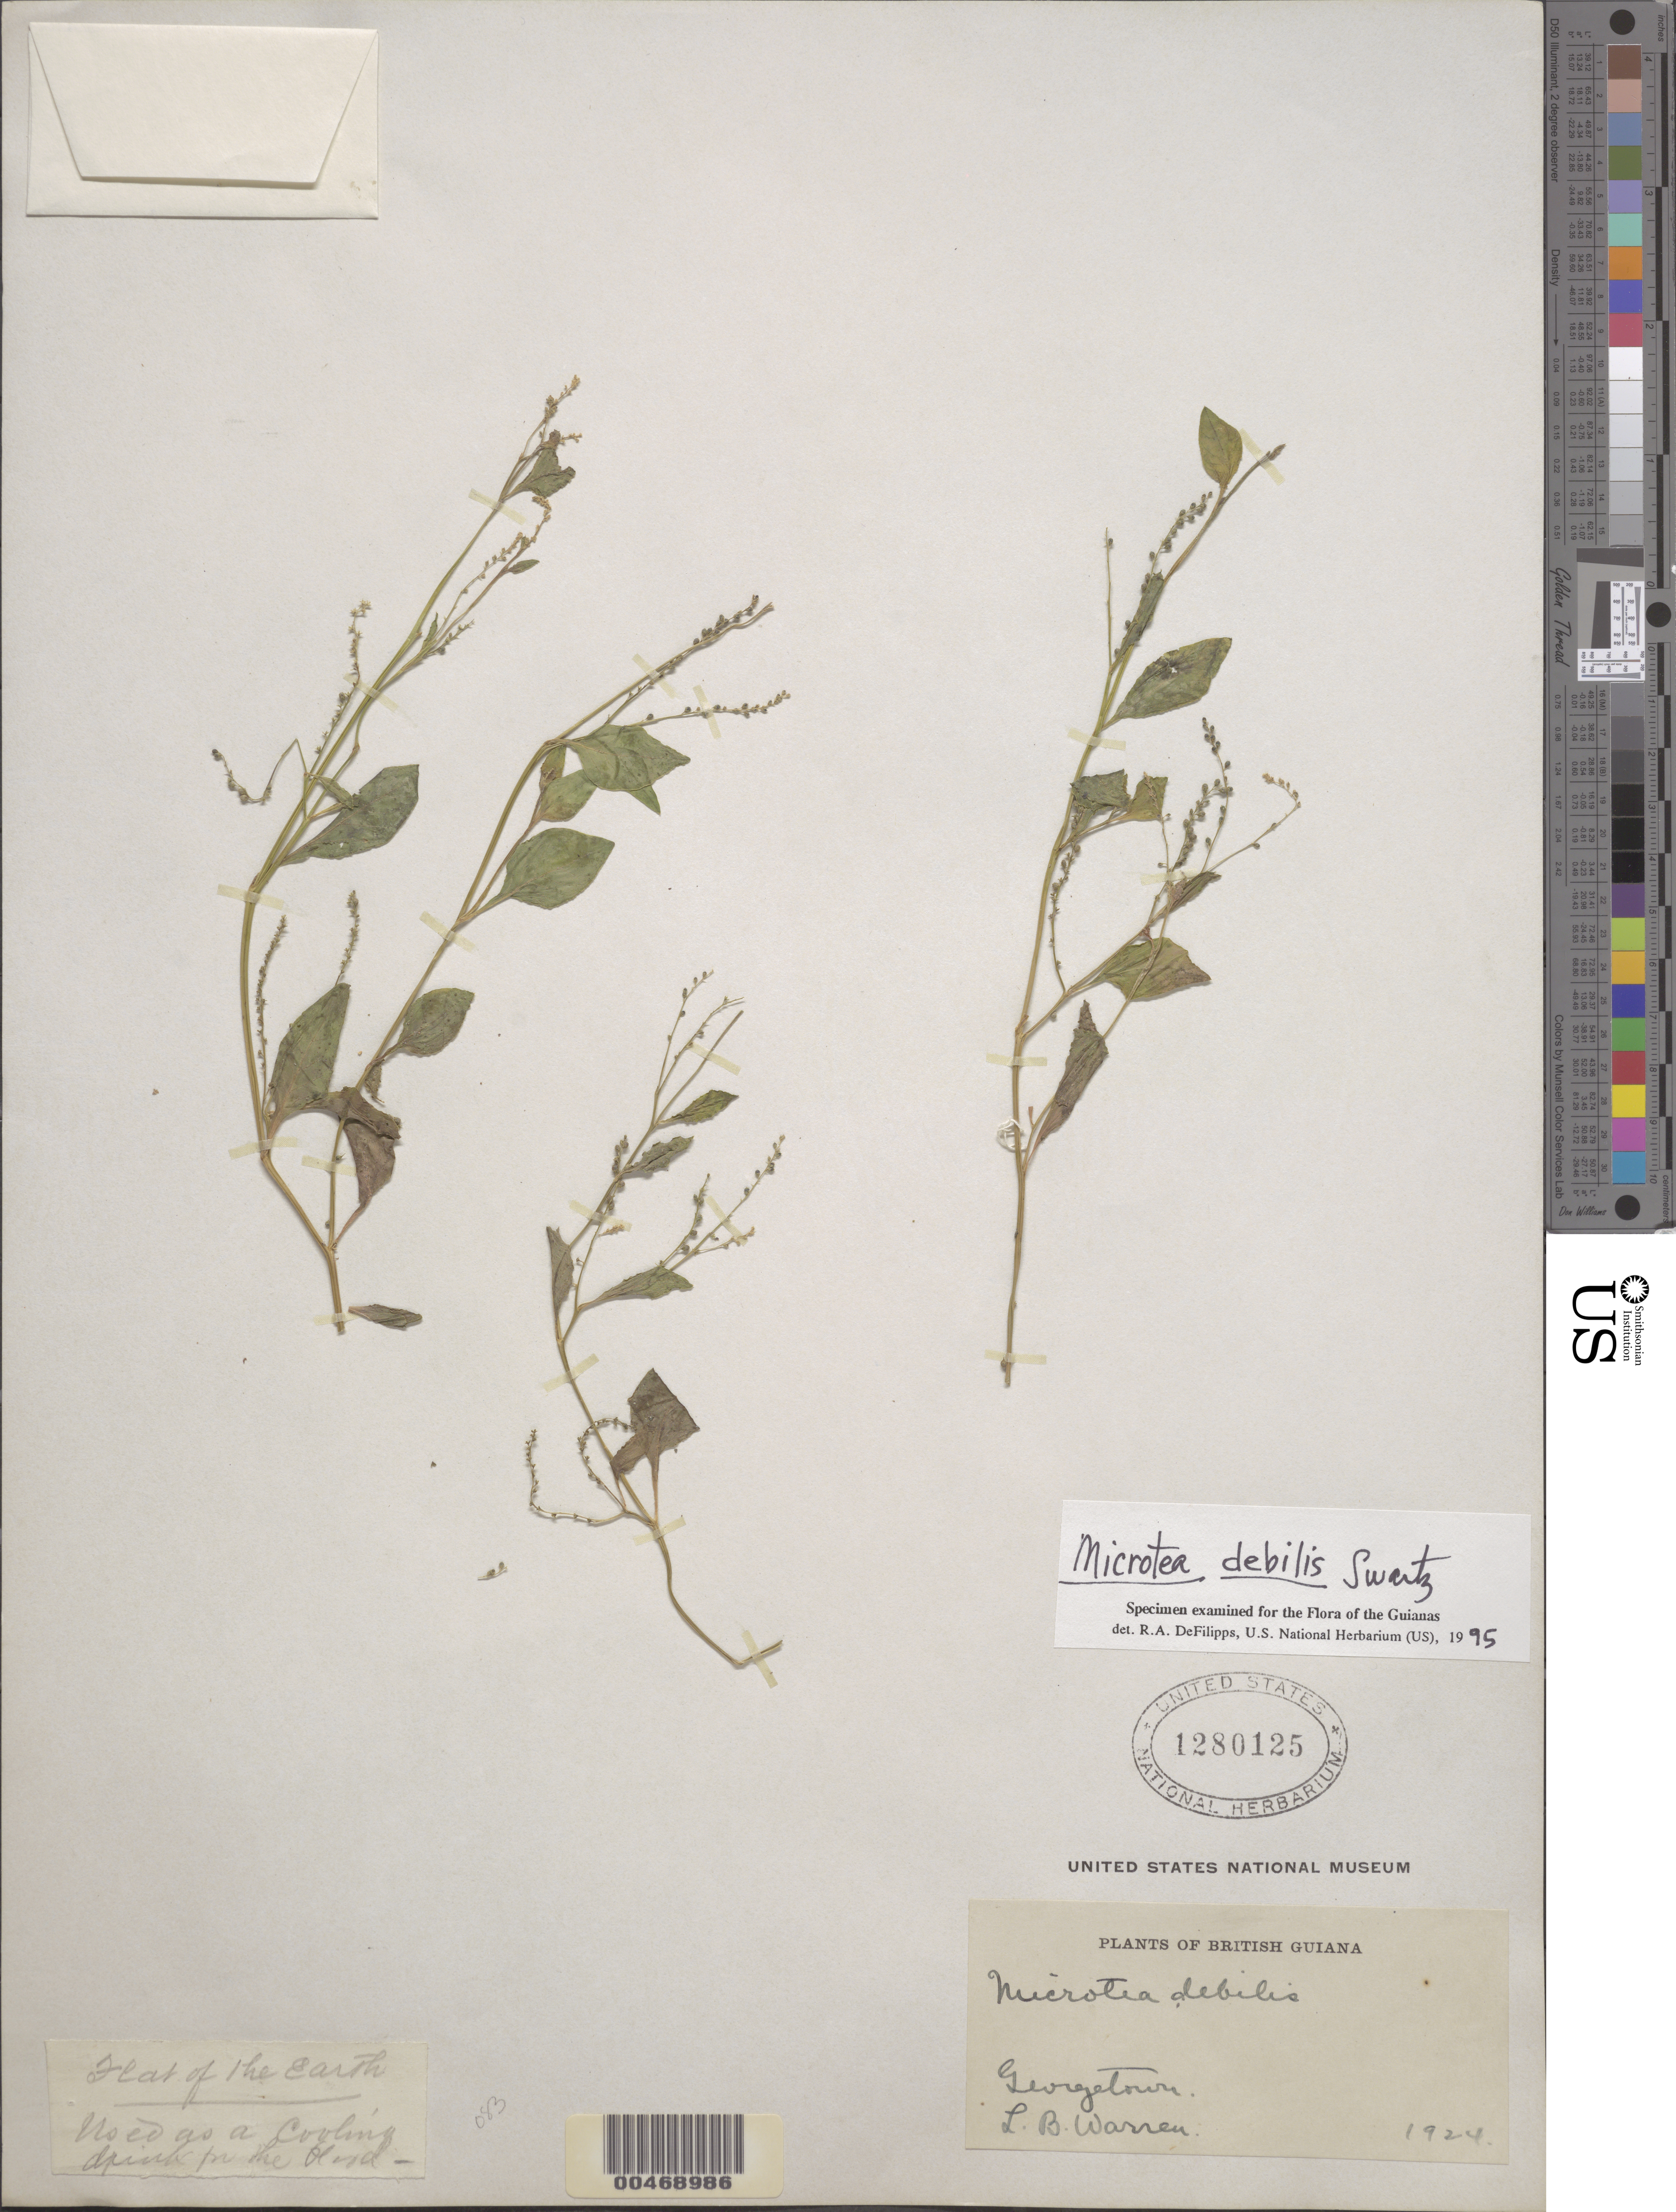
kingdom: Plantae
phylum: Tracheophyta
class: Magnoliopsida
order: Caryophyllales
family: Microteaceae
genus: Microtea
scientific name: Microtea debilis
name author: Sw.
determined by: DeFilipps, R. A.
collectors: L. Warren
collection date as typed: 1924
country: Guyana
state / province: Demerara-Mahaica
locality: Georgetown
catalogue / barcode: US 1280125